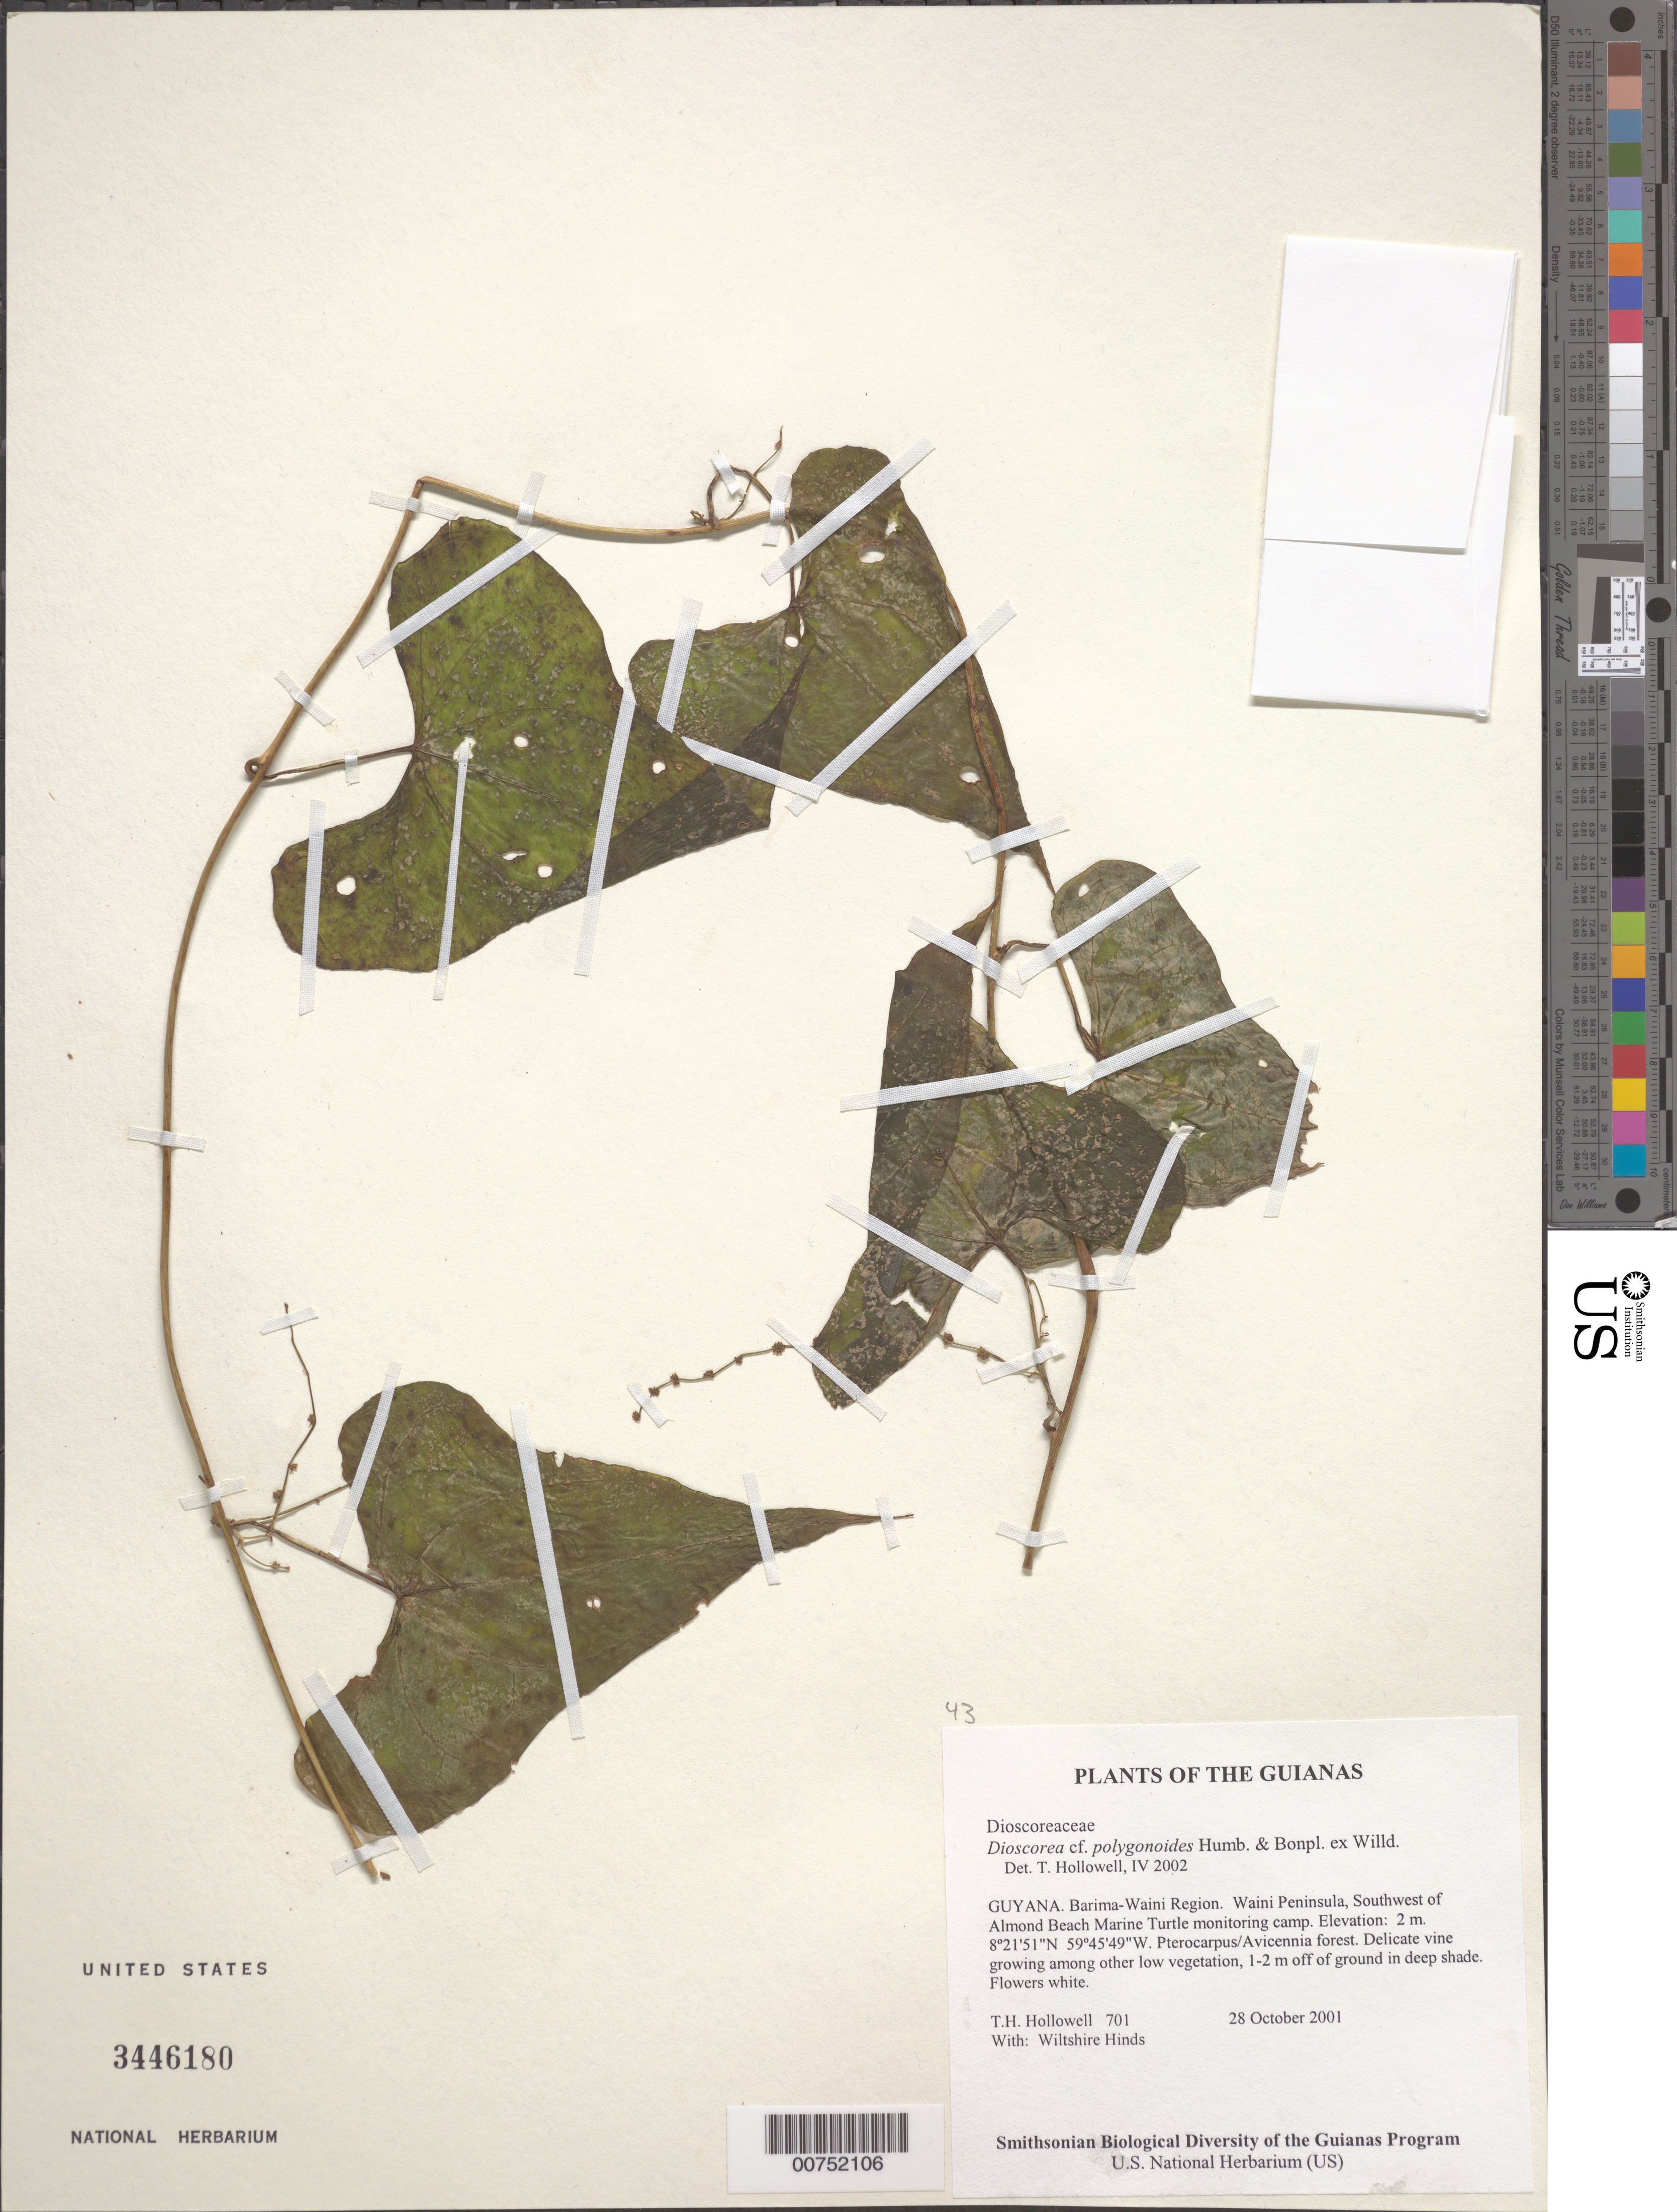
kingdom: Plantae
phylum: Tracheophyta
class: Liliopsida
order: Dioscoreales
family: Dioscoreaceae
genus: Dioscorea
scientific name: Dioscorea polygonoides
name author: Humb. & Bonpl. ex Willd.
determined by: Hollowell, T. H., (BOT), Smithsonian Institution - National Museum of Natural History (UNITED STATES)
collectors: T. Hollowell & W. Hinds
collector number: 701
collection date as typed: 28 October 2001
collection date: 2001-10-28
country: Guyana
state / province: Barima-Waini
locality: Waini Peninsula, Southwest of Almond Beach Marine Turtle monitoring camp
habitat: Pterocarpus/Avicennia forest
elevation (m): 2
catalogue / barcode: US 3446180